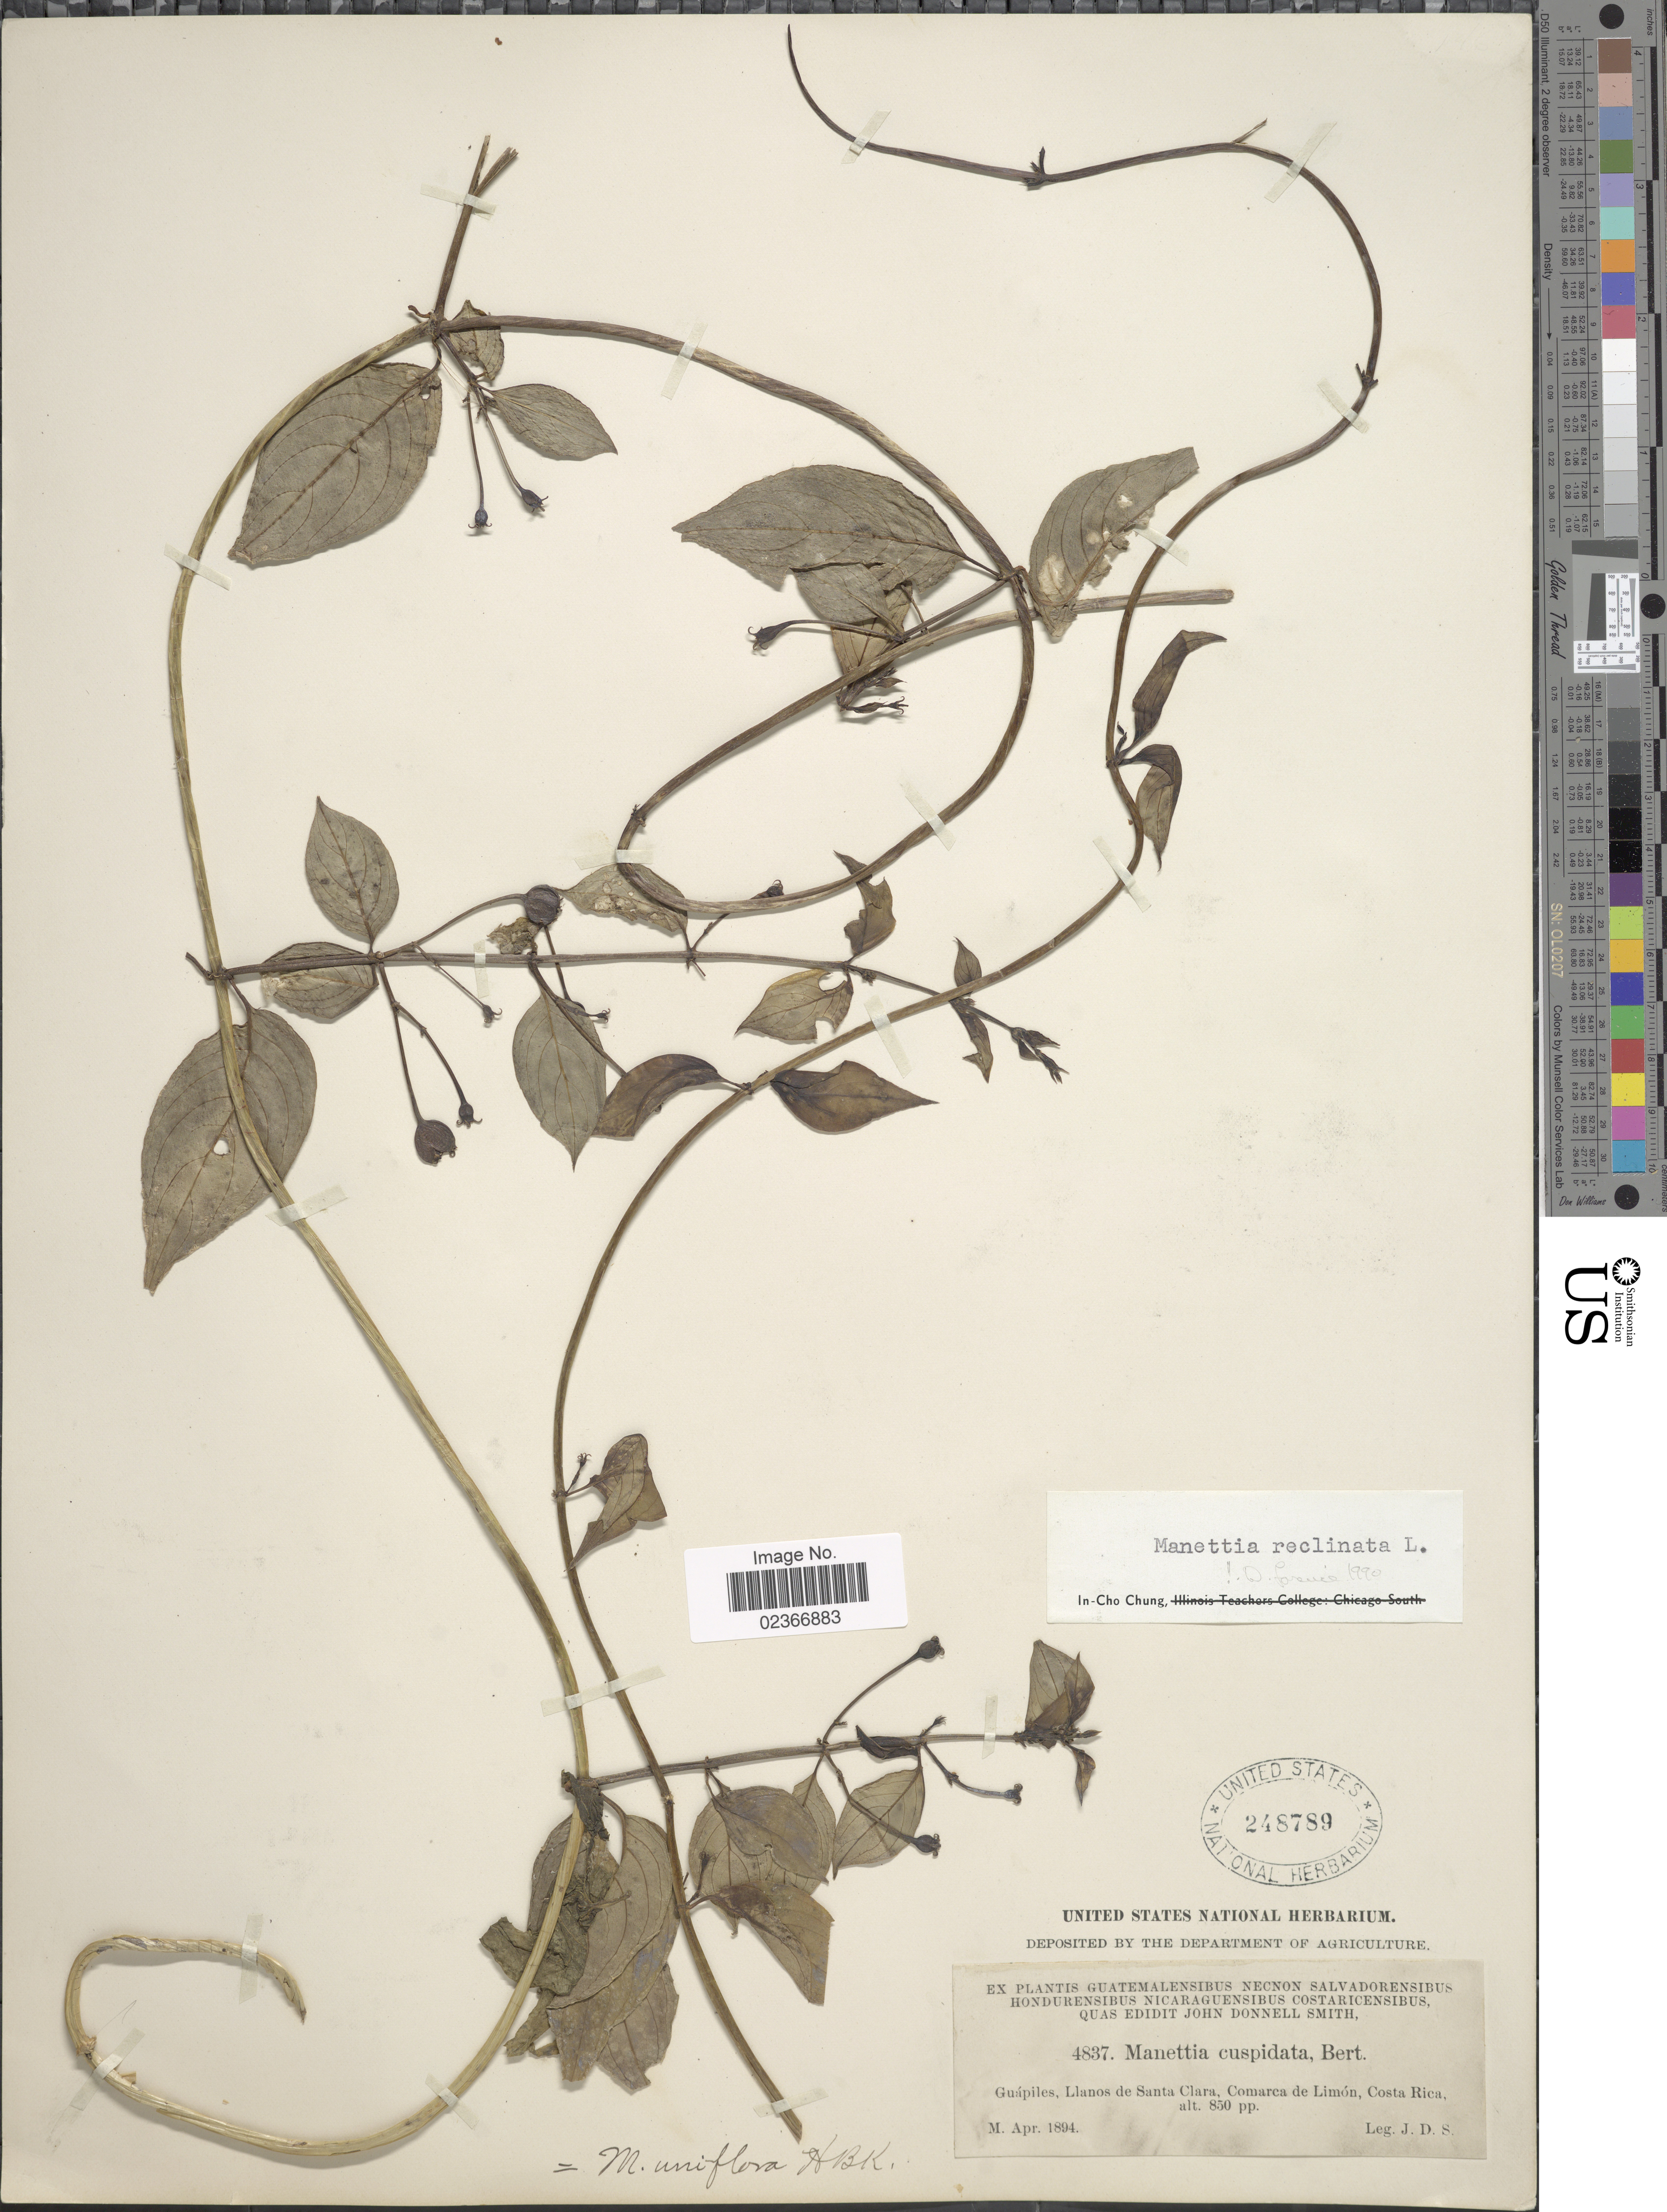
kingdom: Plantae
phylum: Tracheophyta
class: Magnoliopsida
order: Gentianales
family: Rubiaceae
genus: Manettia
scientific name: Manettia reclinata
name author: L.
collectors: J. Donnell Smith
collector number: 4837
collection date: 1894-04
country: Costa Rica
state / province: Limón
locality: Gualipes, Llanos de Santa Clara, Comarca de Limon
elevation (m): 259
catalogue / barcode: US 248789